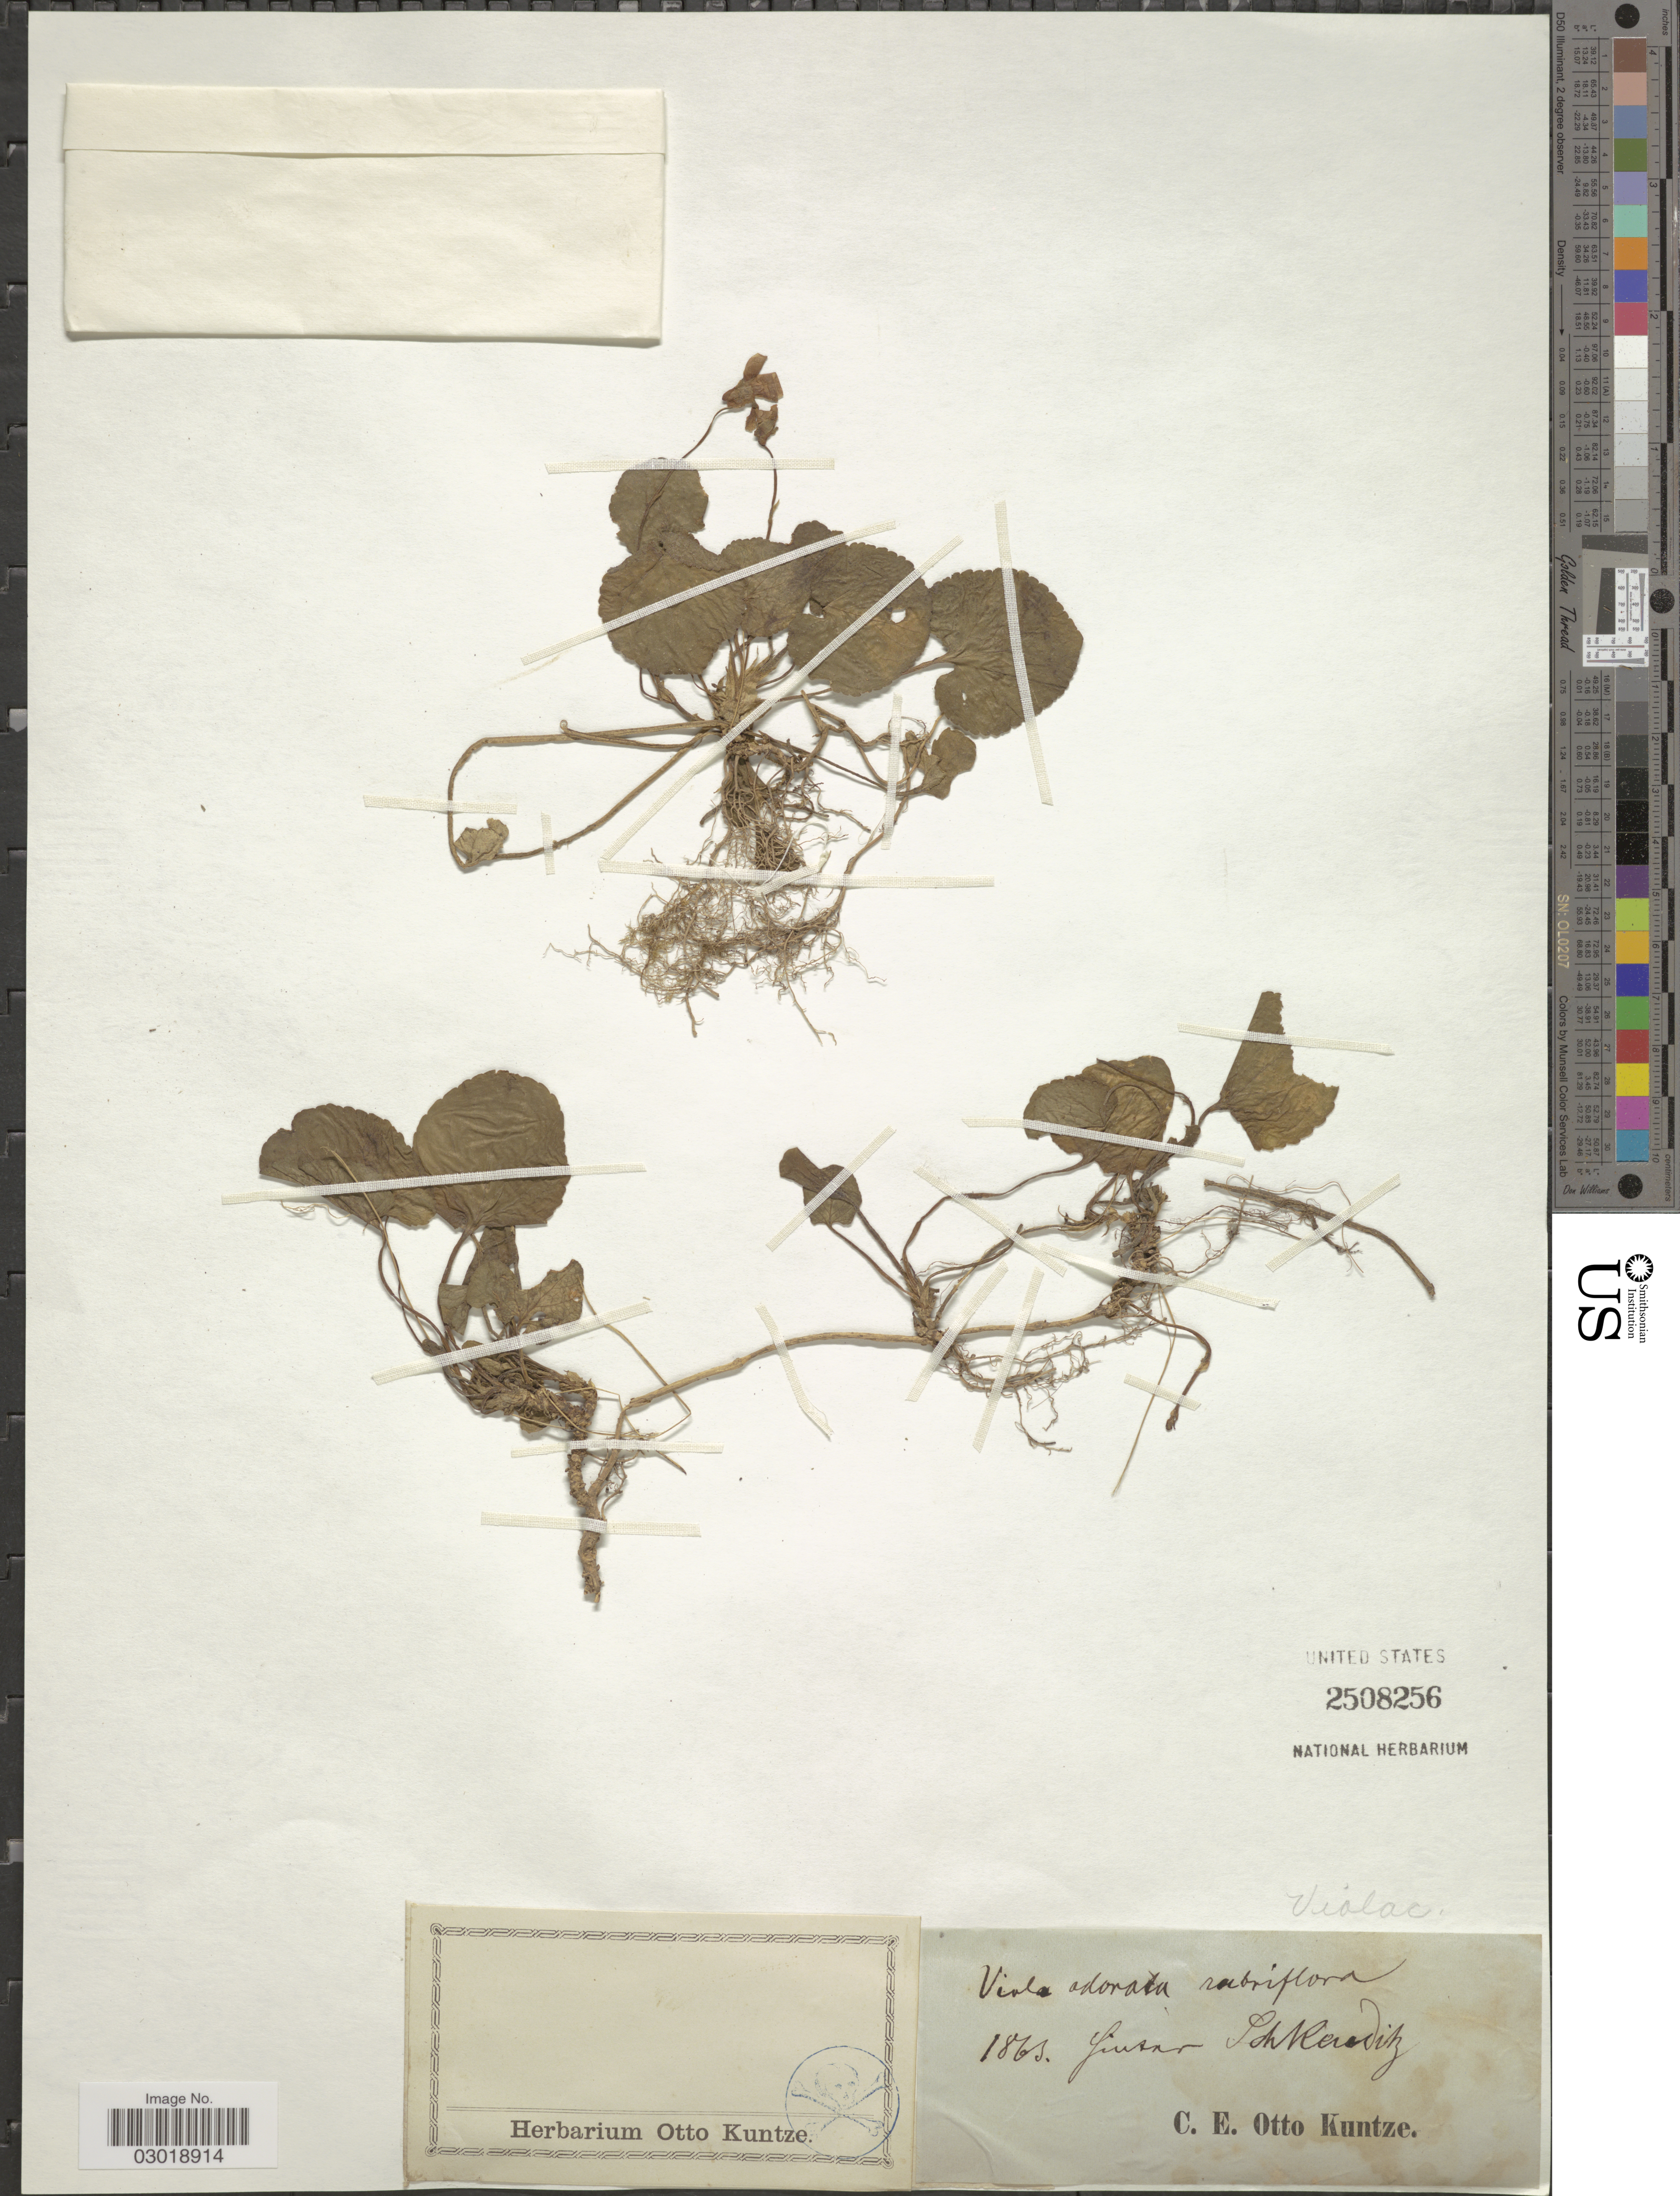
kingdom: Plantae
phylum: Tracheophyta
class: Magnoliopsida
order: Malpighiales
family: Violaceae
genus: Viola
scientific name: Viola odorata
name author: L.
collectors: C.E.O. Kuntze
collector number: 1863*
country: Germany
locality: Sintar [interpreted] Schkeuditz.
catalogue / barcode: US 2508256